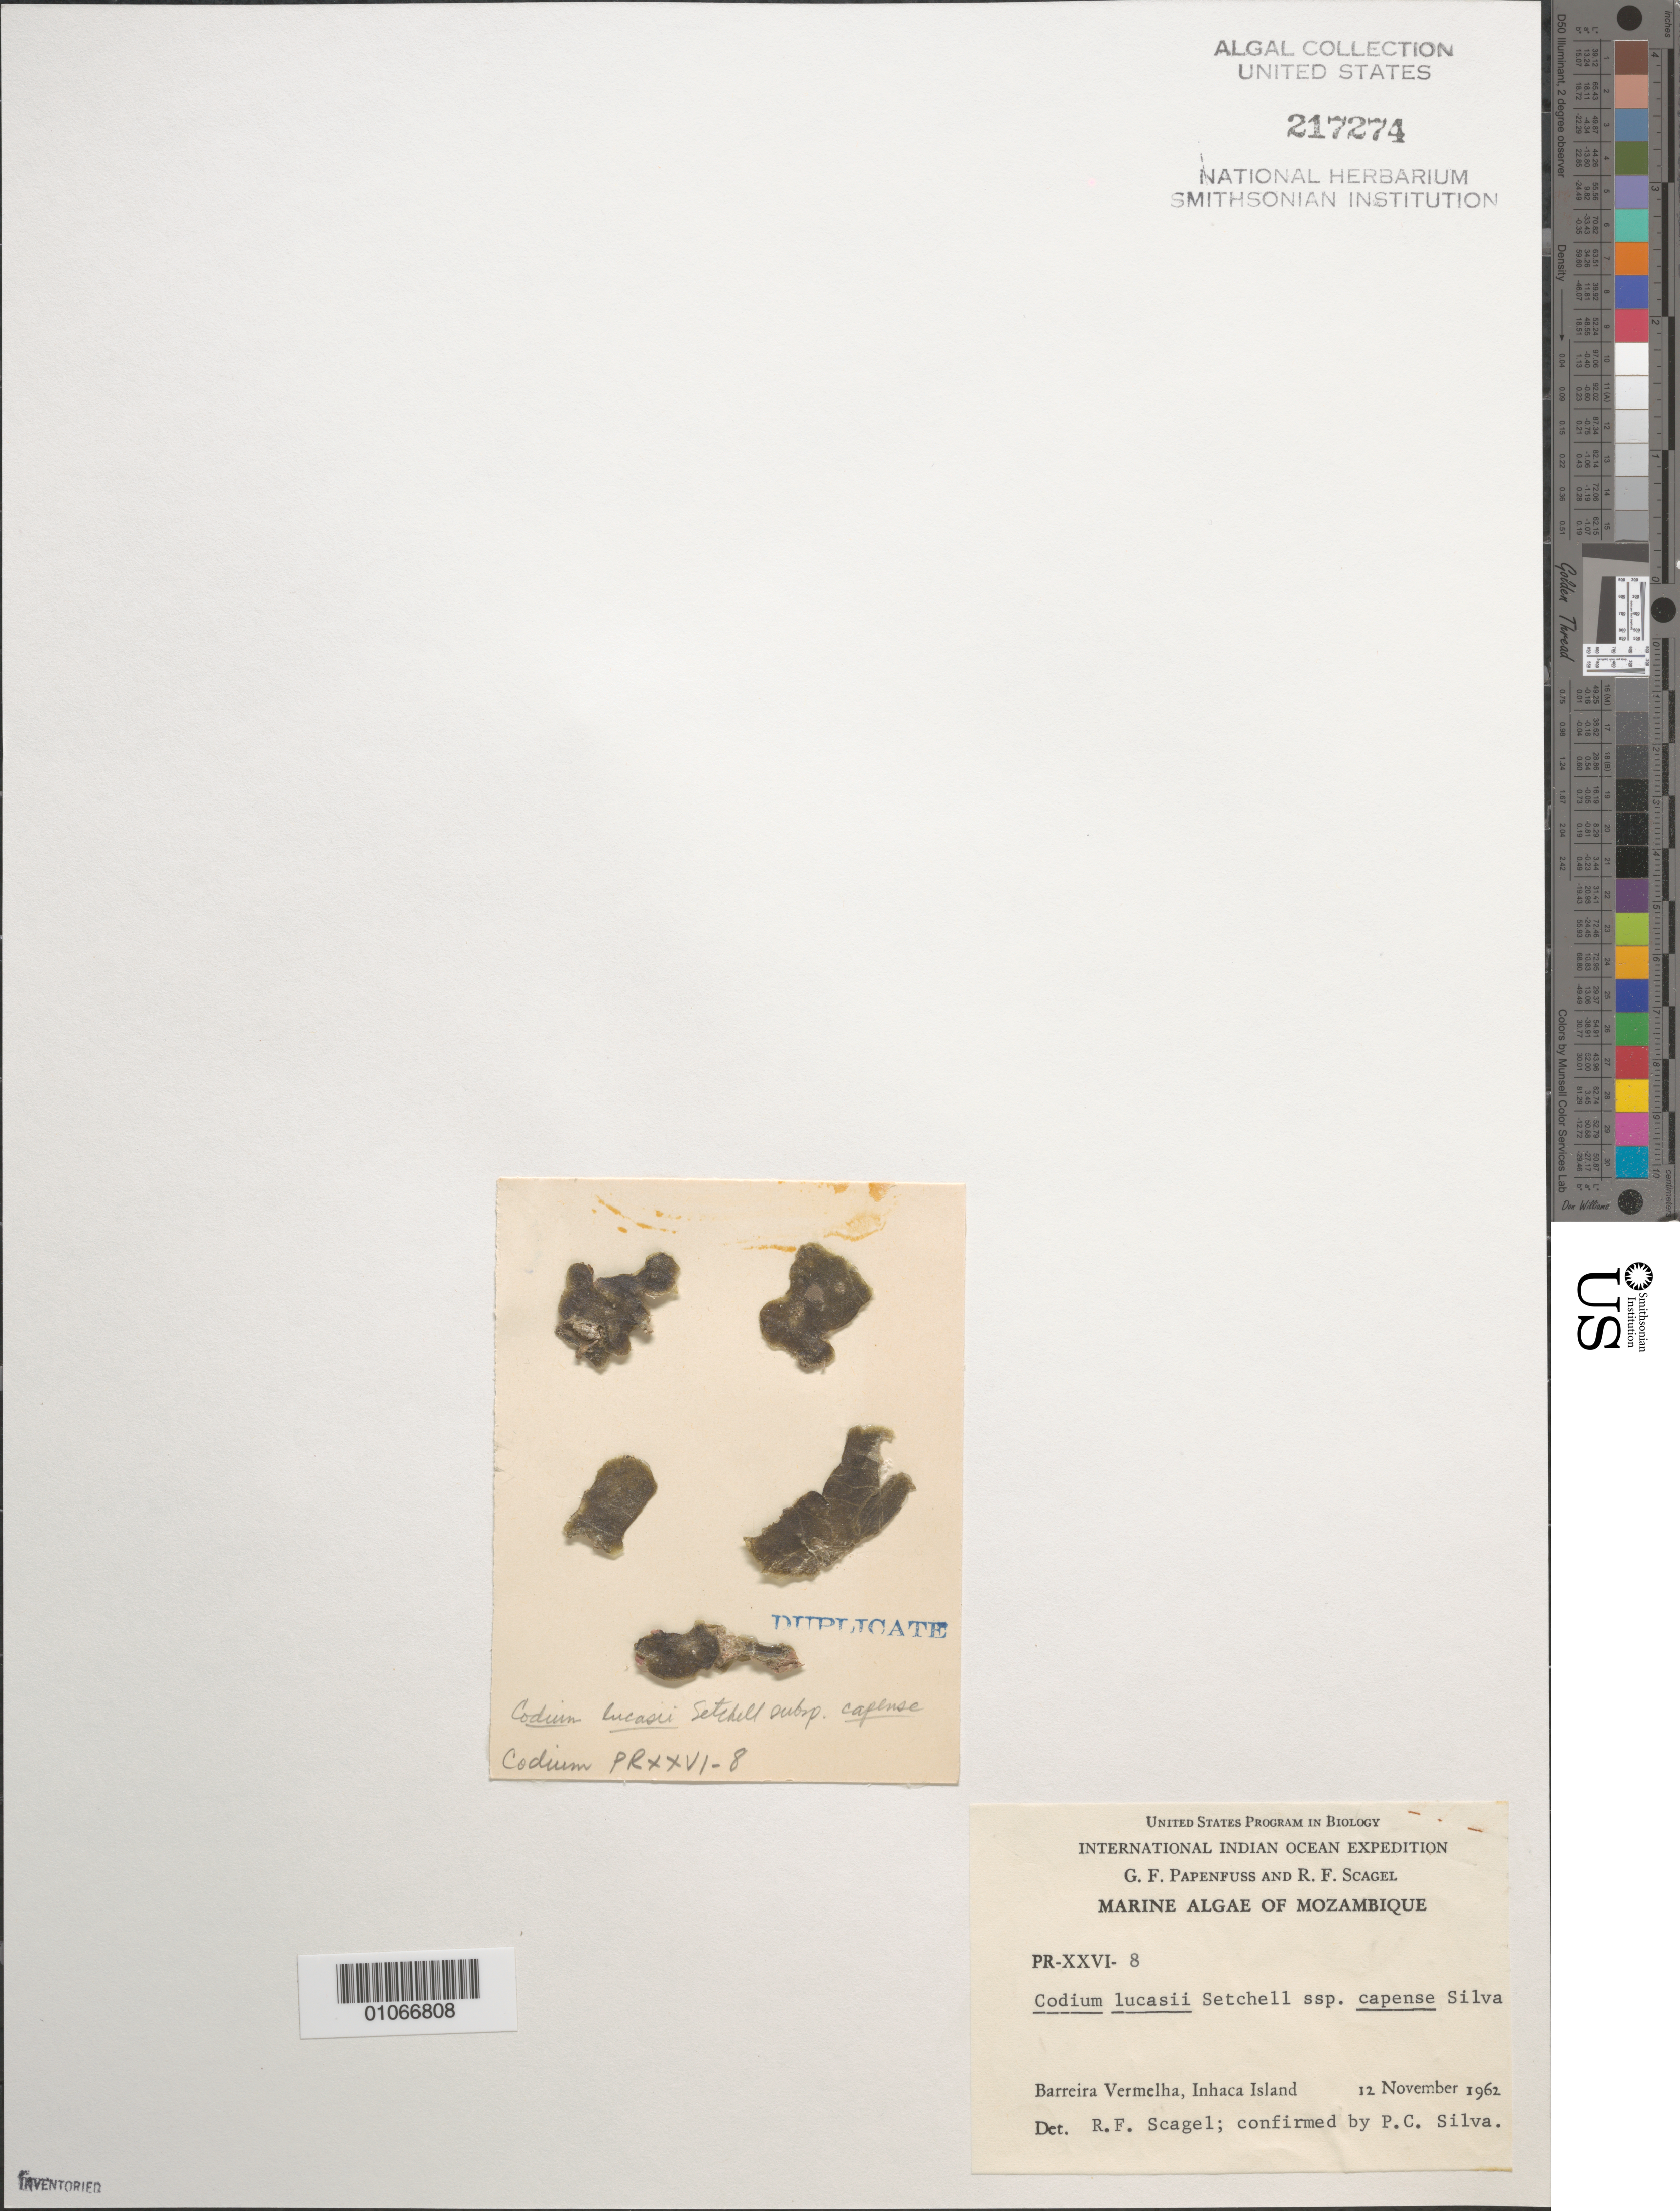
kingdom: Plantae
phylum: Chlorophyta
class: Ulvophyceae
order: Bryopsidales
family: Codiaceae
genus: Codium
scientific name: Codium lucasii subsp. capense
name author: P.C. Silva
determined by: Scagel, R. F.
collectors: G. Papenfuss & R. F. Scagel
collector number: PR-XXVI-8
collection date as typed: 12 Nov 1962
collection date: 1962-11-12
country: Mozambique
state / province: Maputo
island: Inhaca Island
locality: Barreira Vermelha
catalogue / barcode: US 217274